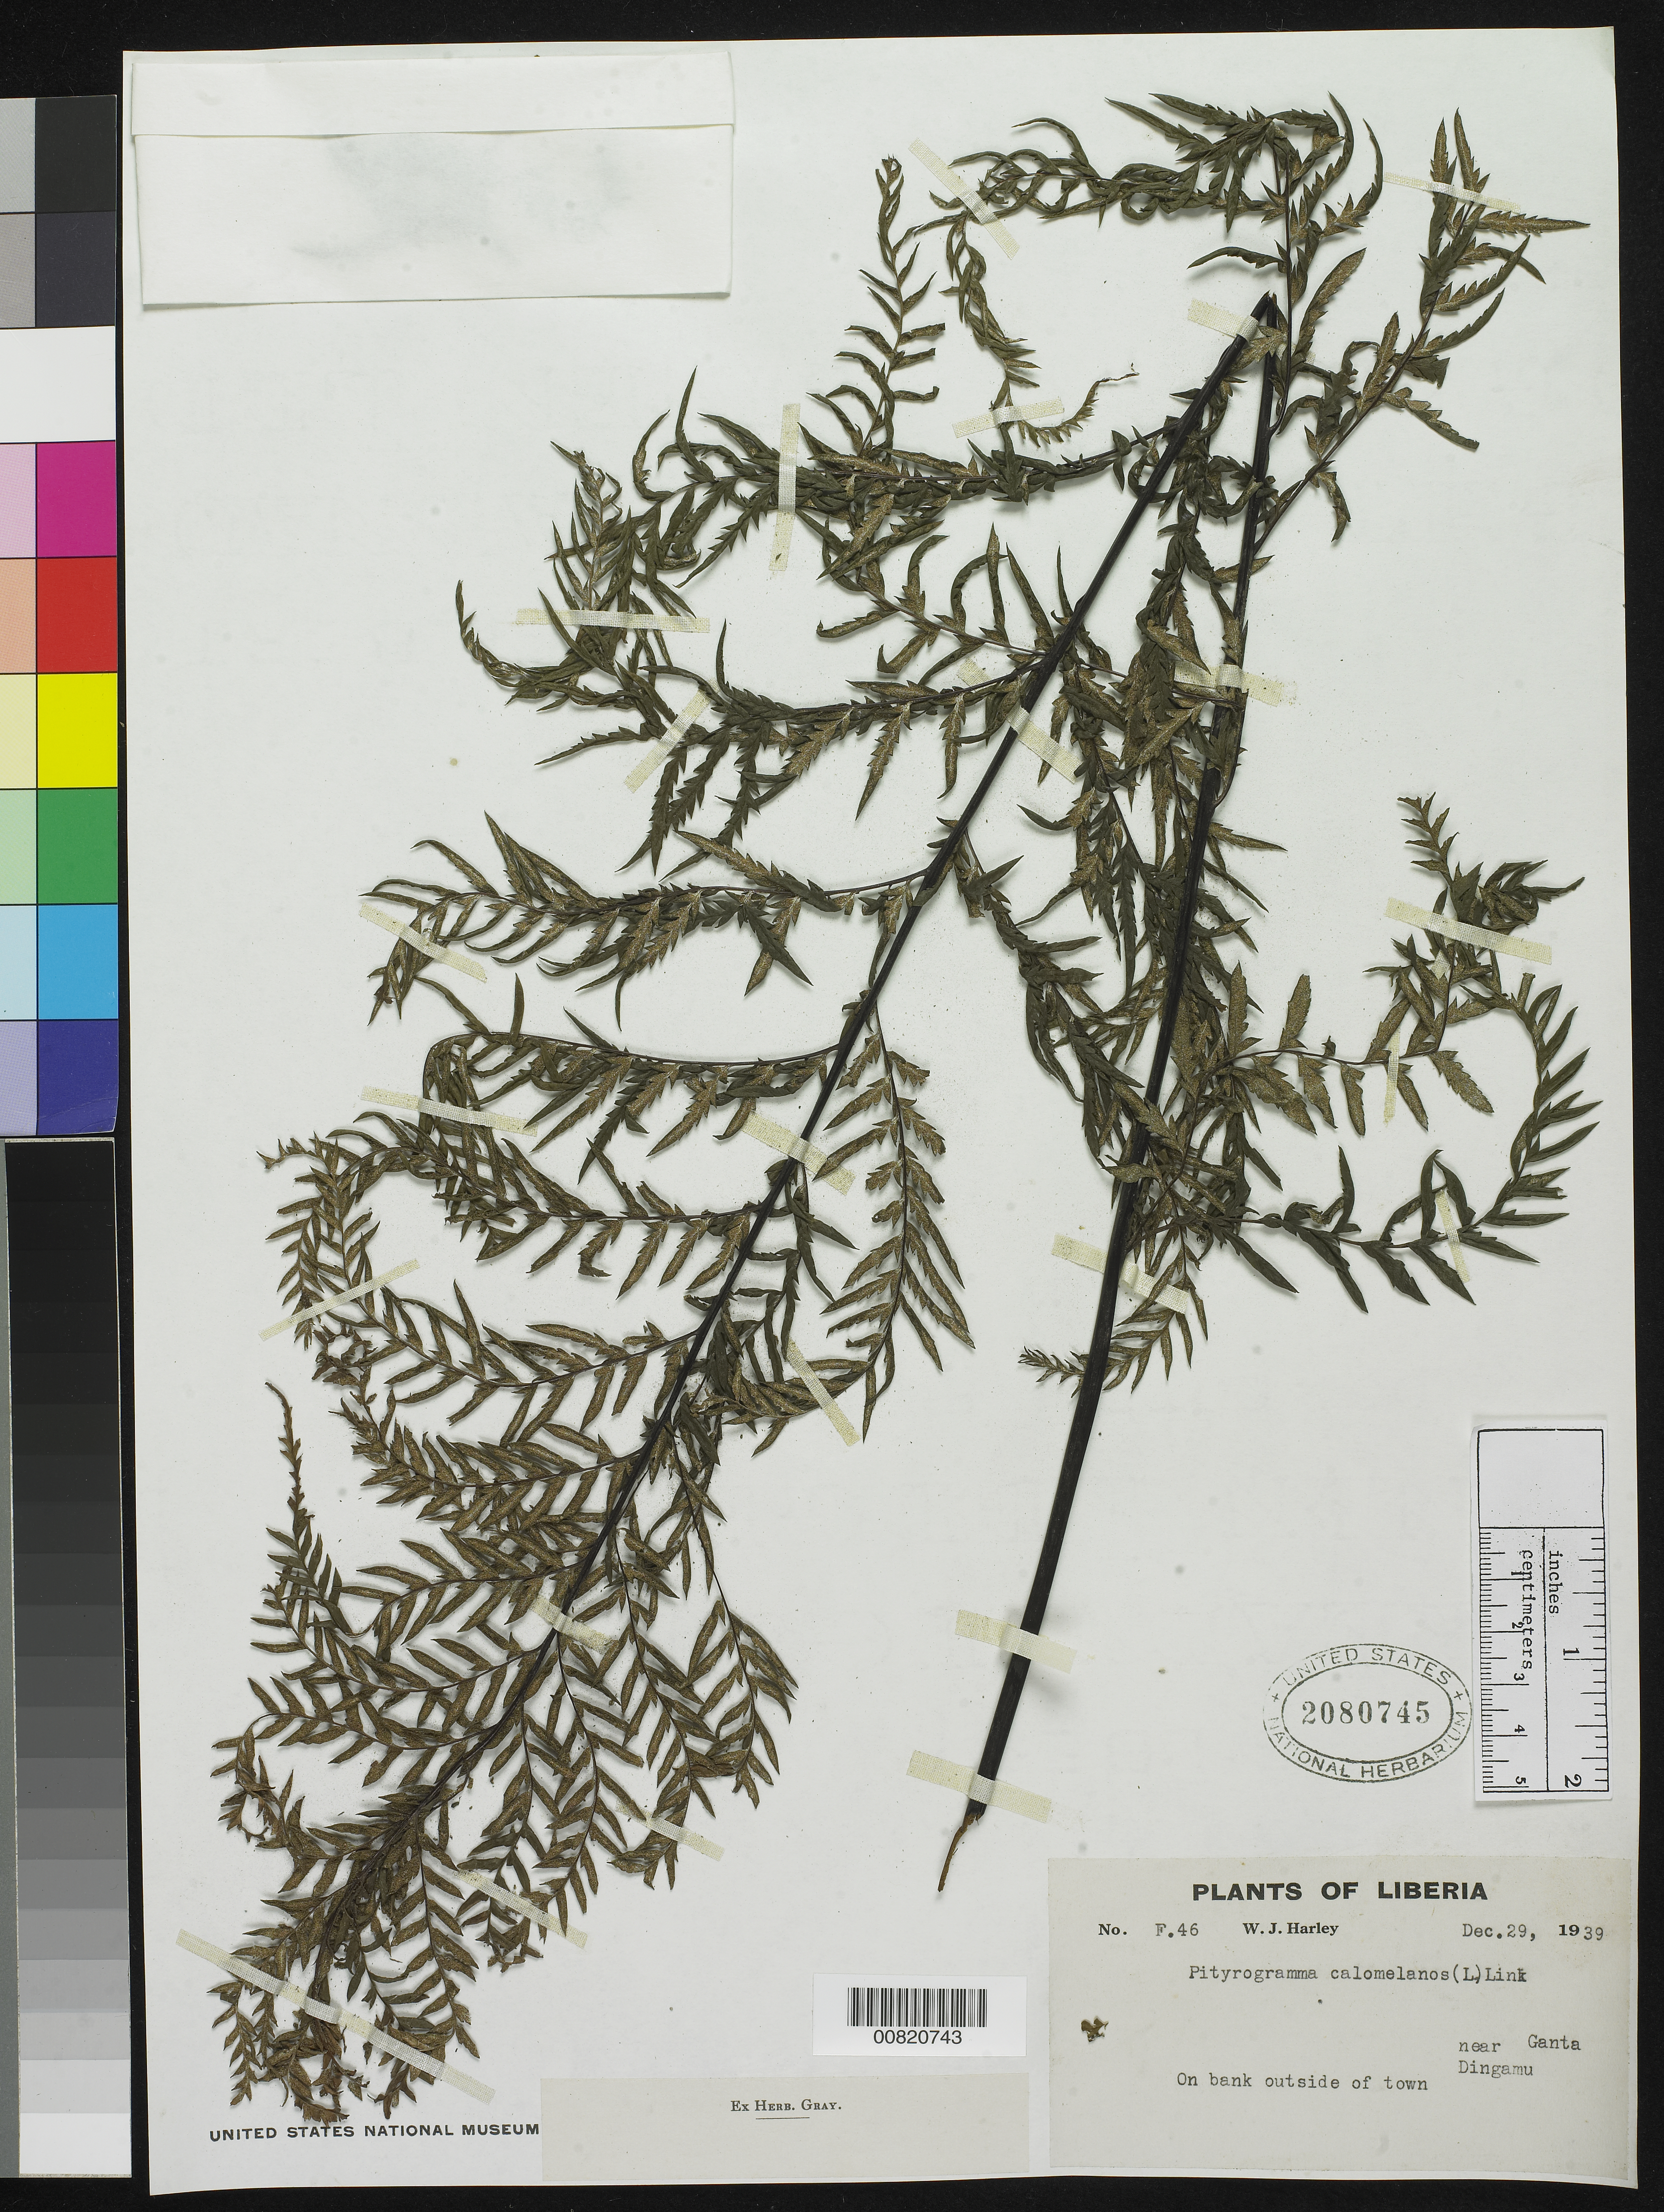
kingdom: Plantae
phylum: Tracheophyta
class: Polypodiopsida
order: Polypodiales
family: Pteridaceae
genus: Pityrogramma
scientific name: Pityrogramma calomelanos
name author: (L.) Link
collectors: Harley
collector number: F 46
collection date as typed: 29 Dec 1939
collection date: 1939-12-29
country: Liberia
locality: near Ganta, Digamu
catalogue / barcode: US 2080745